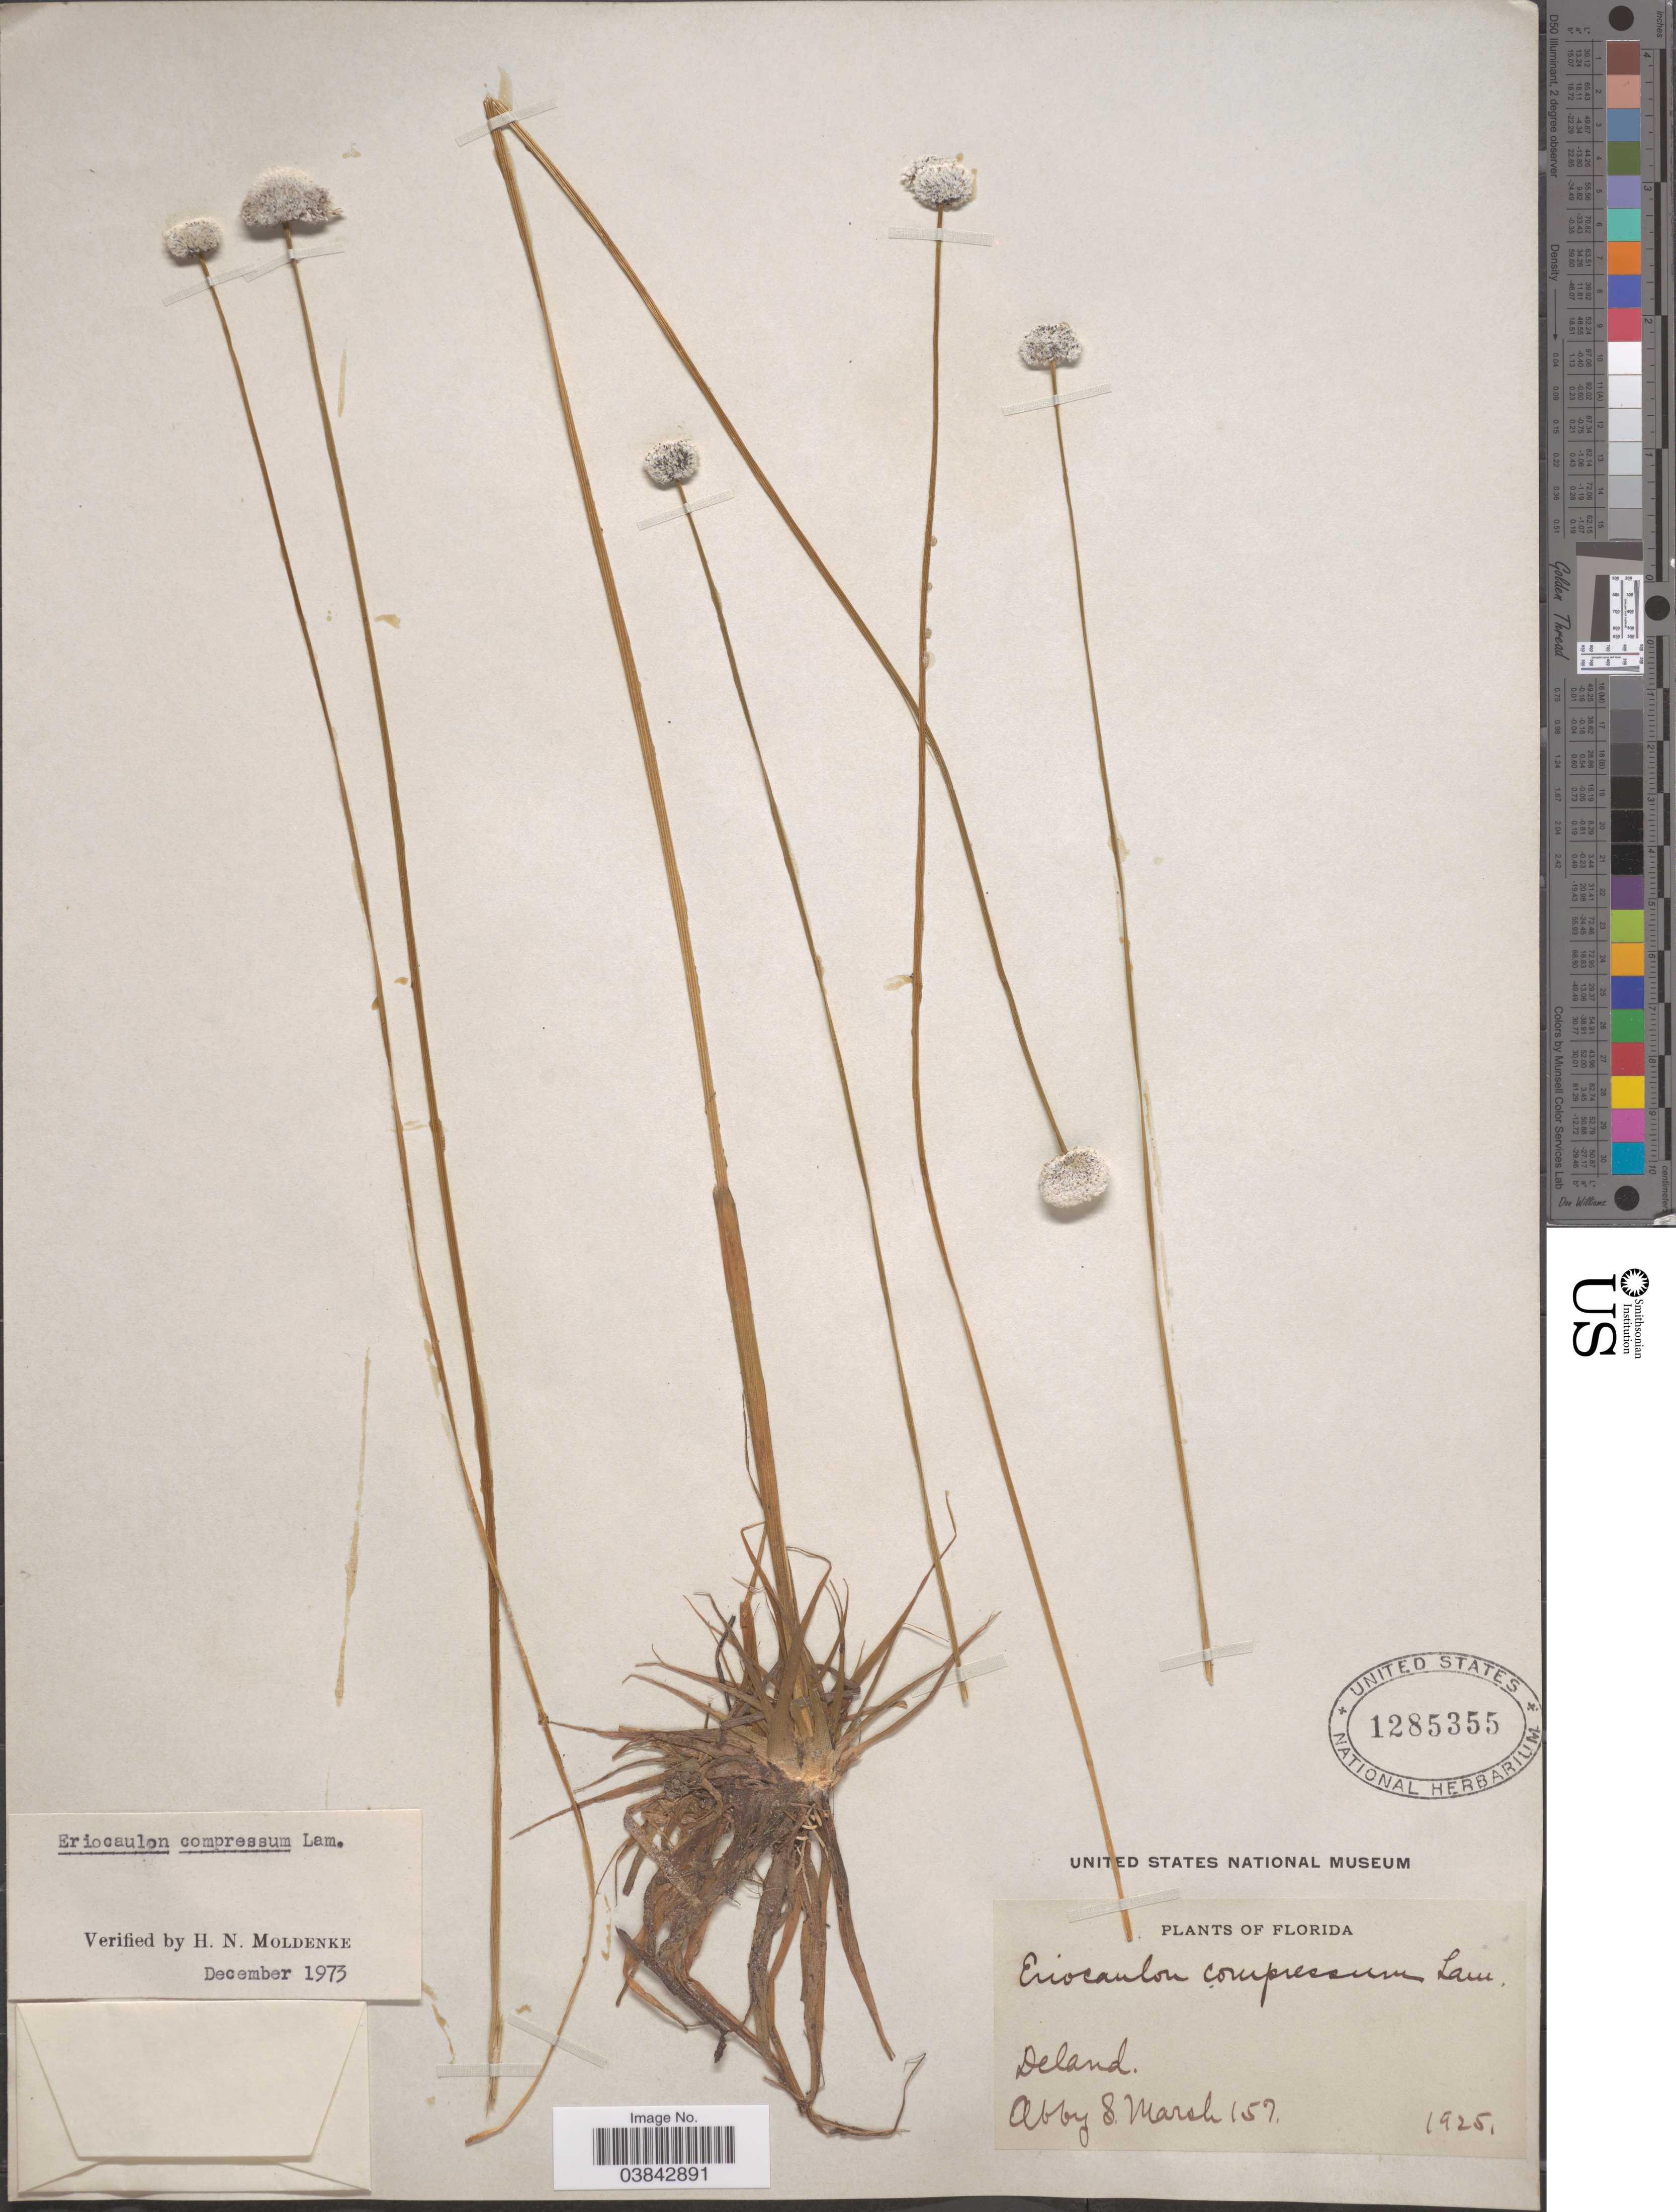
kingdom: Plantae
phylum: Tracheophyta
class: Liliopsida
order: Poales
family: Eriocaulaceae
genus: Eriocaulon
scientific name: Eriocaulon compressum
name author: Lam.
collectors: A. S. Marsh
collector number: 157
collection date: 1925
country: United States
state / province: Florida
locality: Deland.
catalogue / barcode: US 1285355